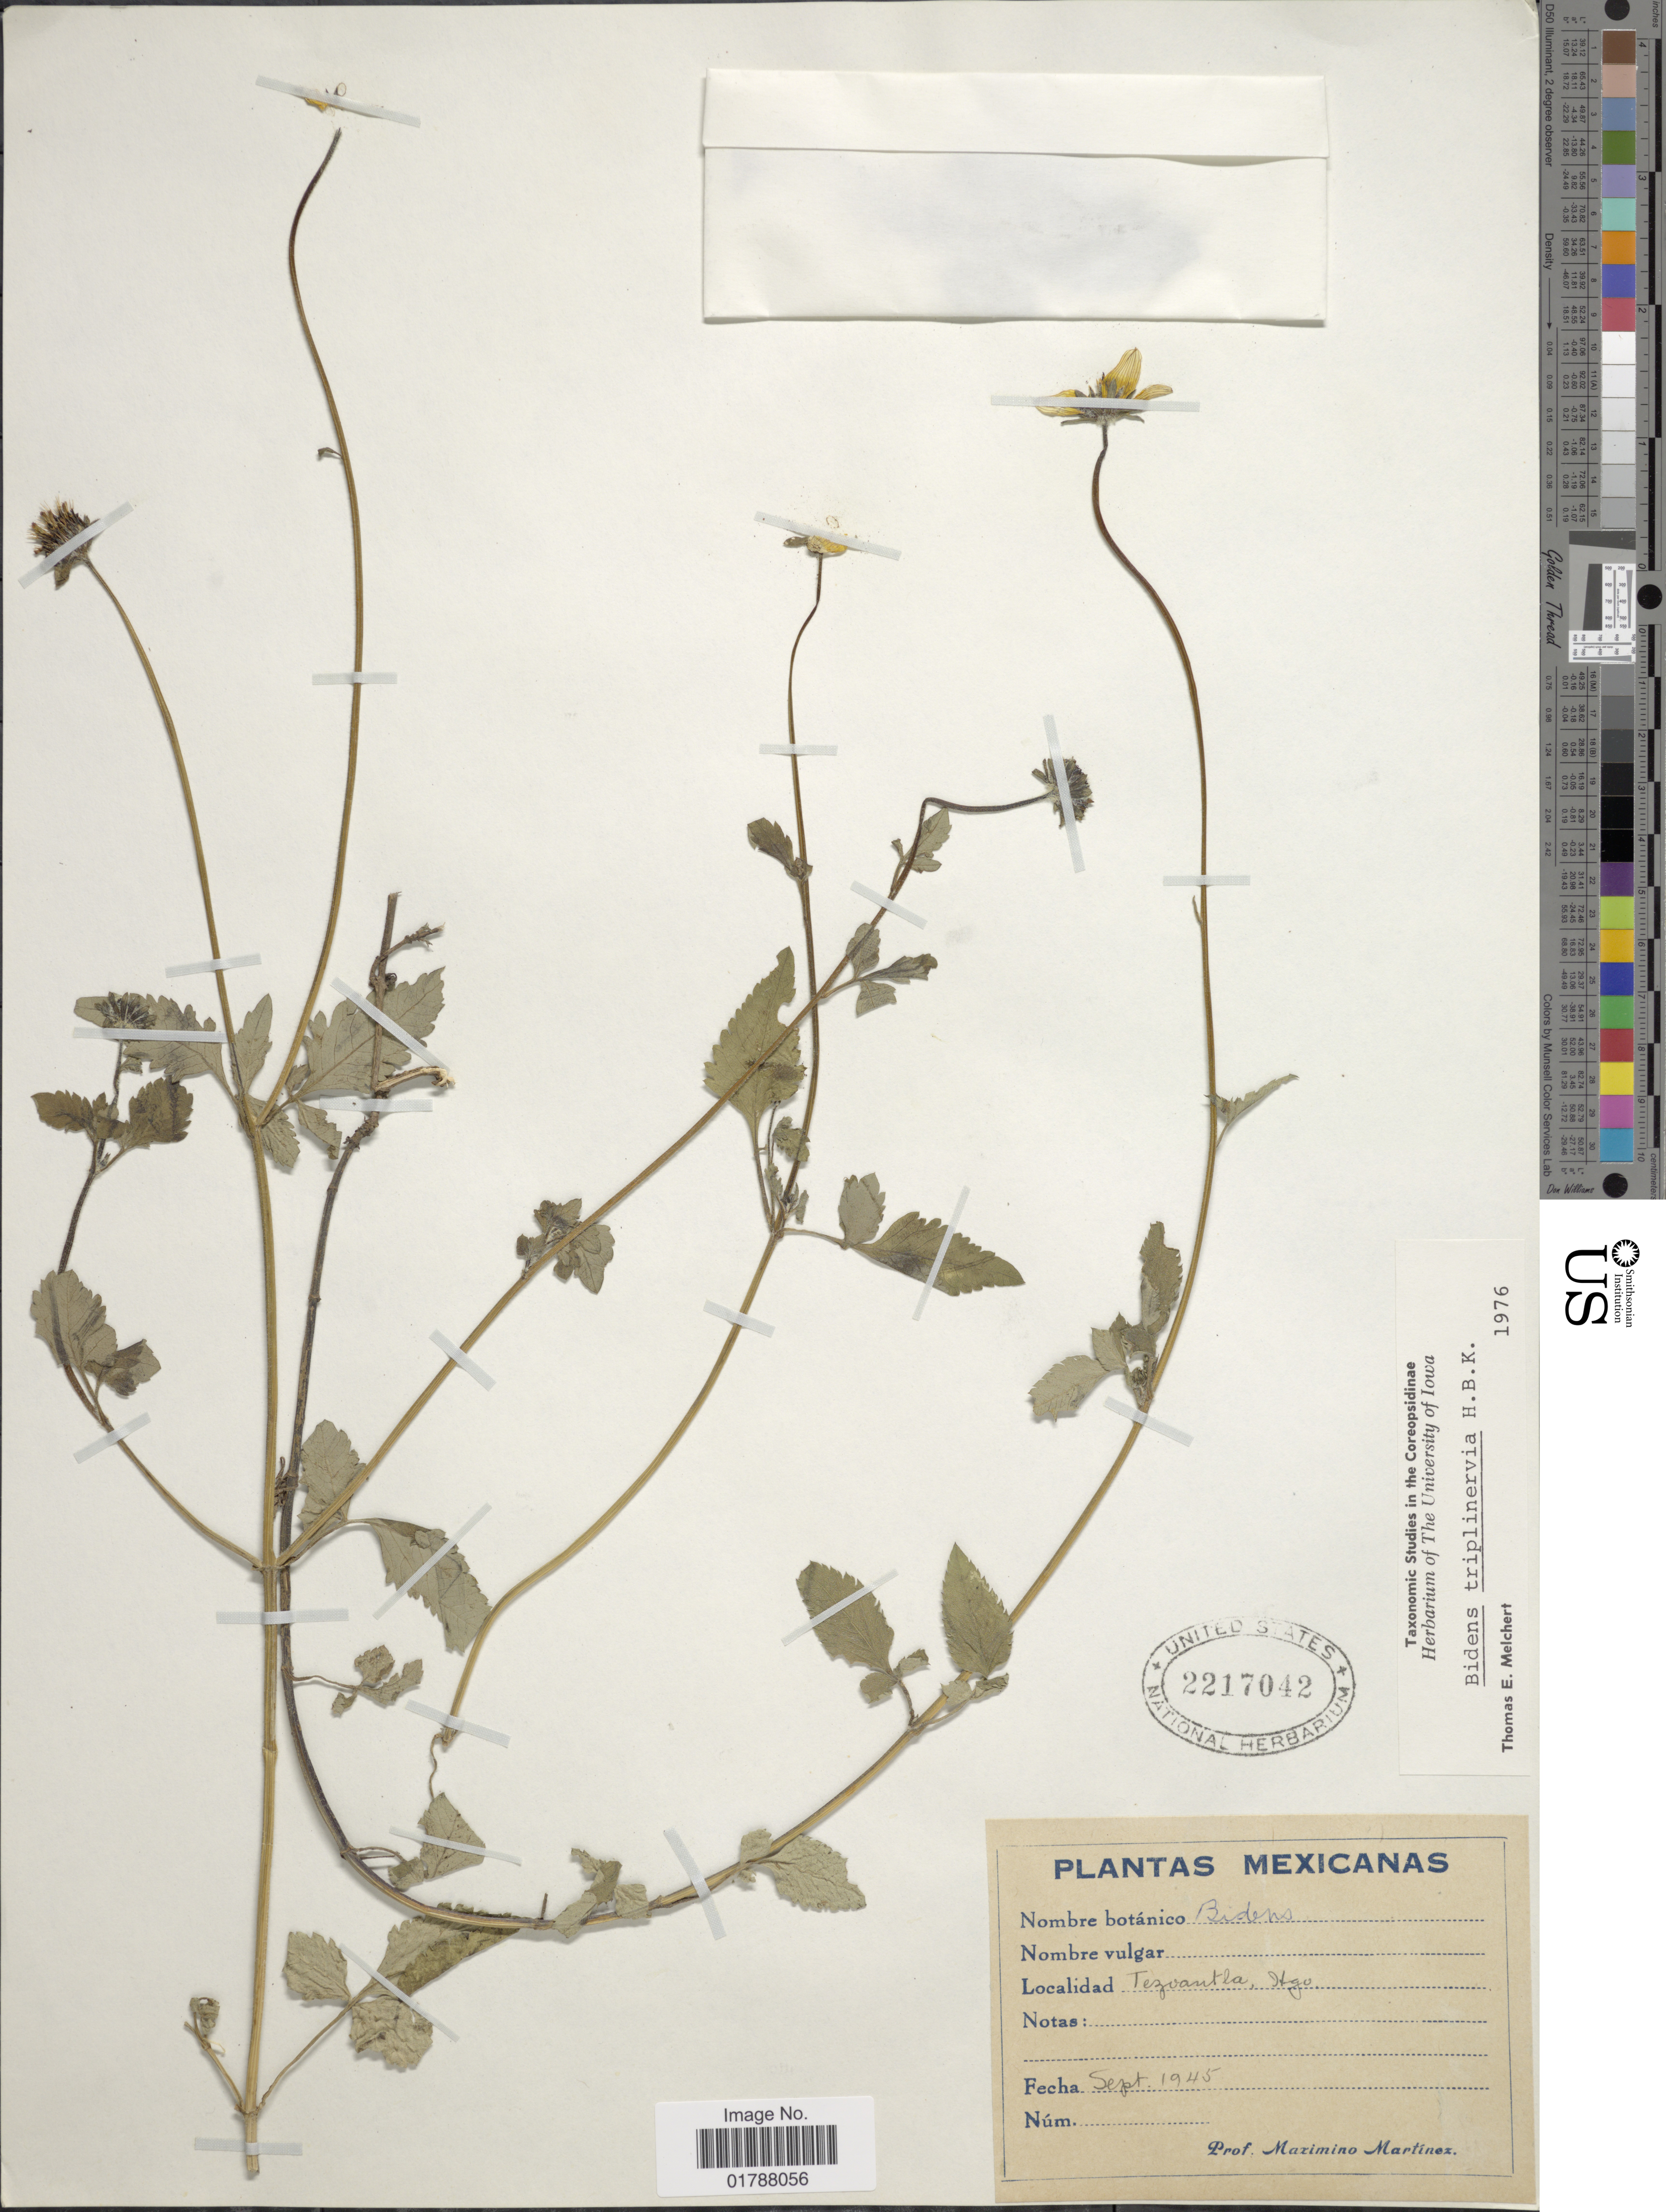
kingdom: Plantae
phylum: Tracheophyta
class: Magnoliopsida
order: Asterales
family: Asteraceae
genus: Bidens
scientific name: Bidens triplinervia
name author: Kunth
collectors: M. Martinez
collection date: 1945-09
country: Mexico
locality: Tezvantla, Hgo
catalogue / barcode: US 2217042